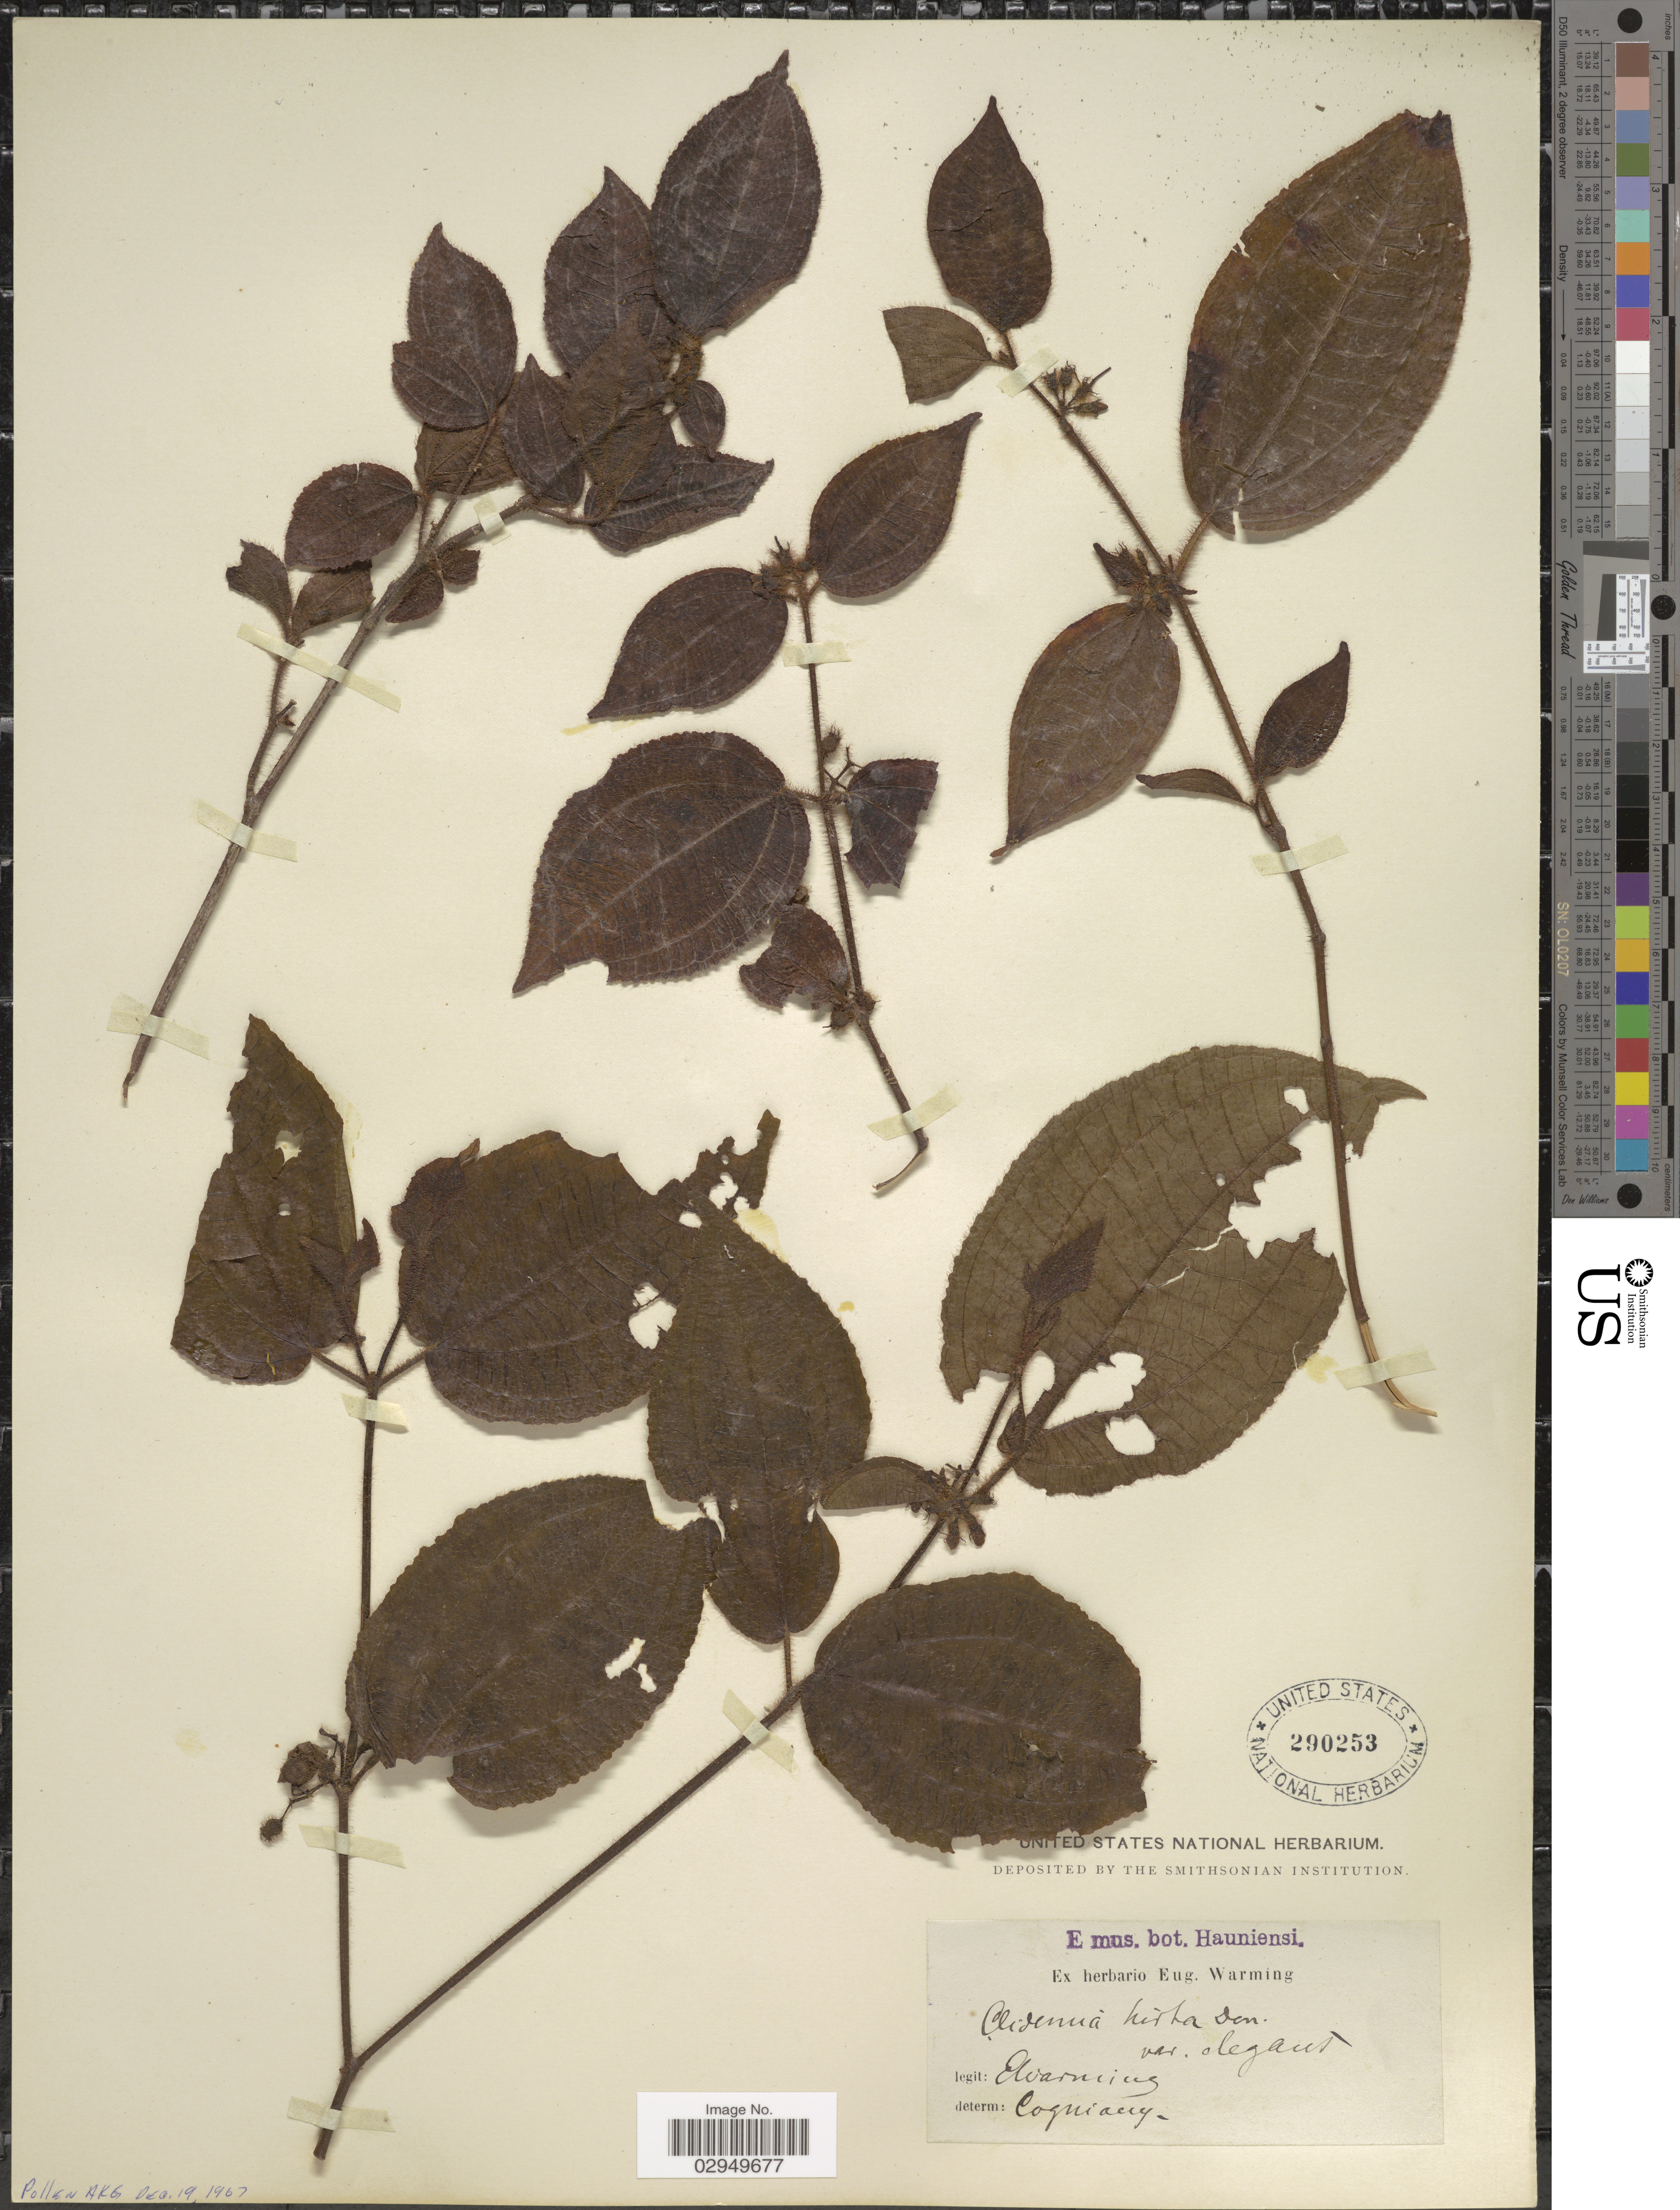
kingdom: Plantae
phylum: Tracheophyta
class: Magnoliopsida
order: Myrtales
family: Melastomataceae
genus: Clidemia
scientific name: Clidemia hirta var. elegans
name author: (Aubl.) Griseb.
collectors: E. Warming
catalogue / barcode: US 290253